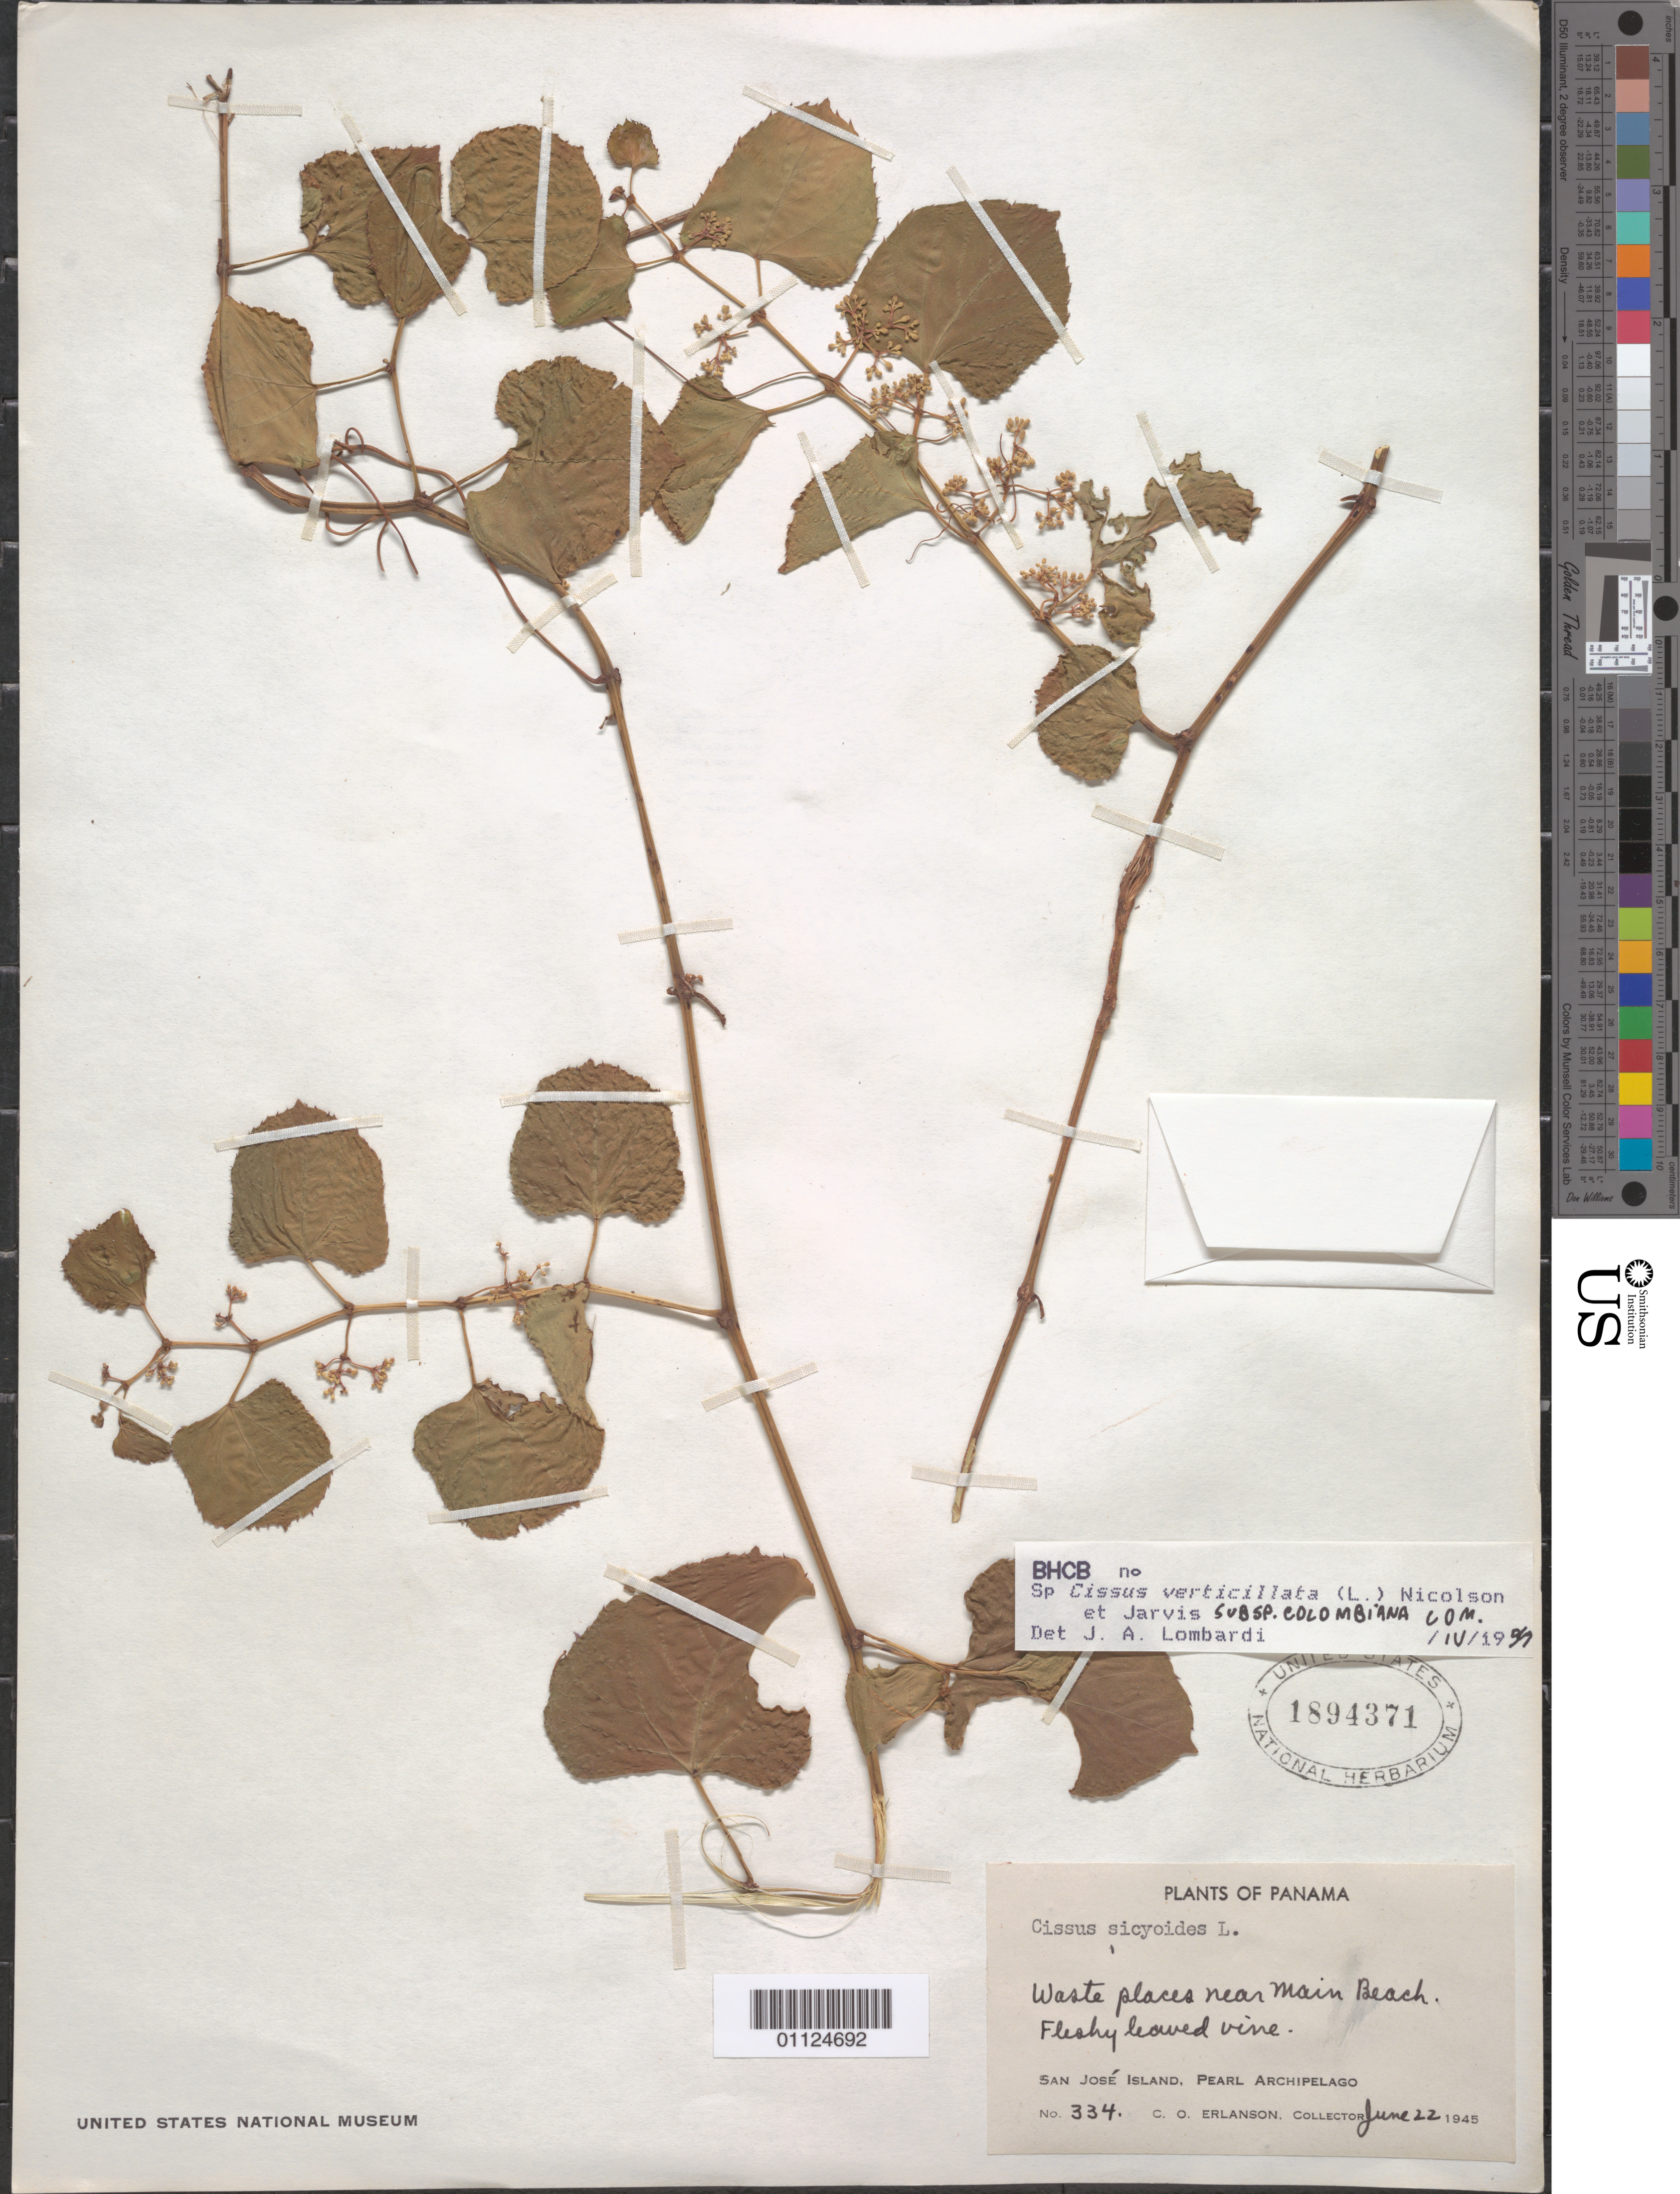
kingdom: Plantae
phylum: Tracheophyta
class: Magnoliopsida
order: Vitales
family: Vitaceae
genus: Cissus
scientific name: Cissus verticillata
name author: (L.) Nicolson & C.E. Jarvis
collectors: C. O. Erlanson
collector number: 334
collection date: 1945-06-22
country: Panama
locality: San Jose Island. Pearl Archipelago. Main Beach.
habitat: Waste places near Main Beach. Vine.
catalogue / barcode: US 1894371